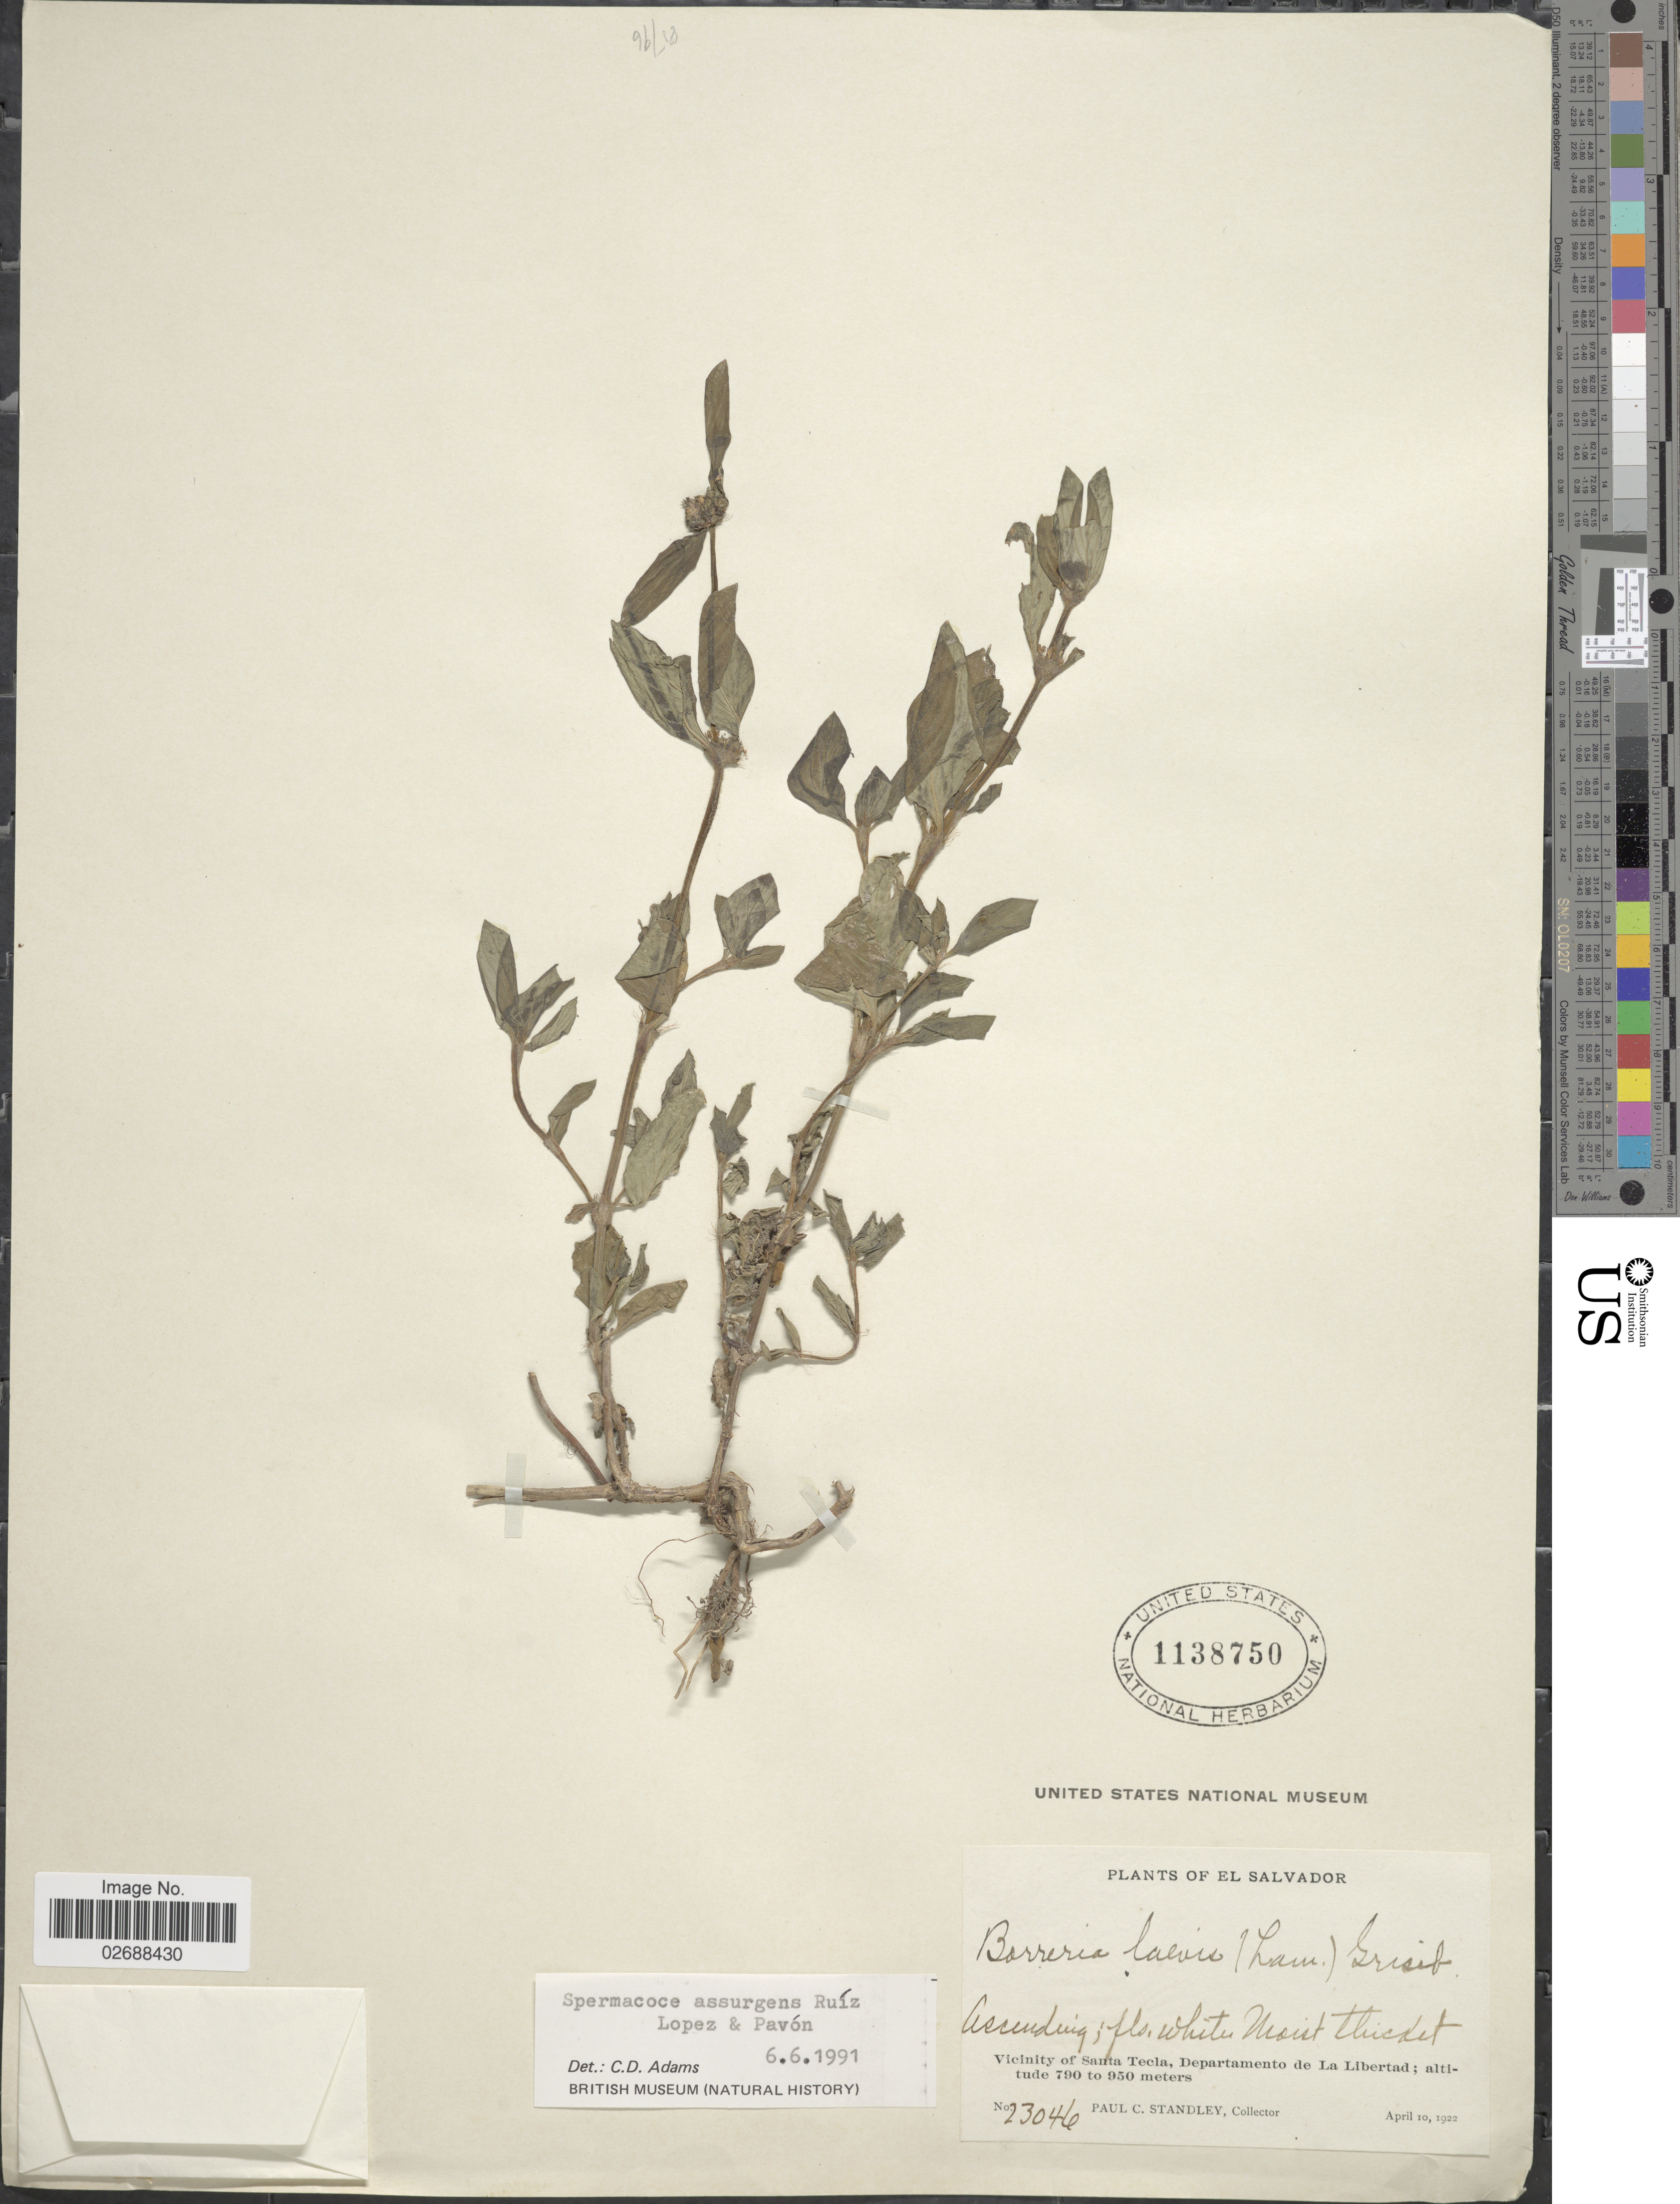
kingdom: Plantae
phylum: Tracheophyta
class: Magnoliopsida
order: Gentianales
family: Rubiaceae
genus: Spermacoce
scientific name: Spermacoce assurgens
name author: Ruiz & Pav.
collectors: P. C. Standley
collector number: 23046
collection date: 1922-04-10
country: El Salvador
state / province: La Libertad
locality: Vicinity of Santa Tecla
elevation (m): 790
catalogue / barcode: US 1138750